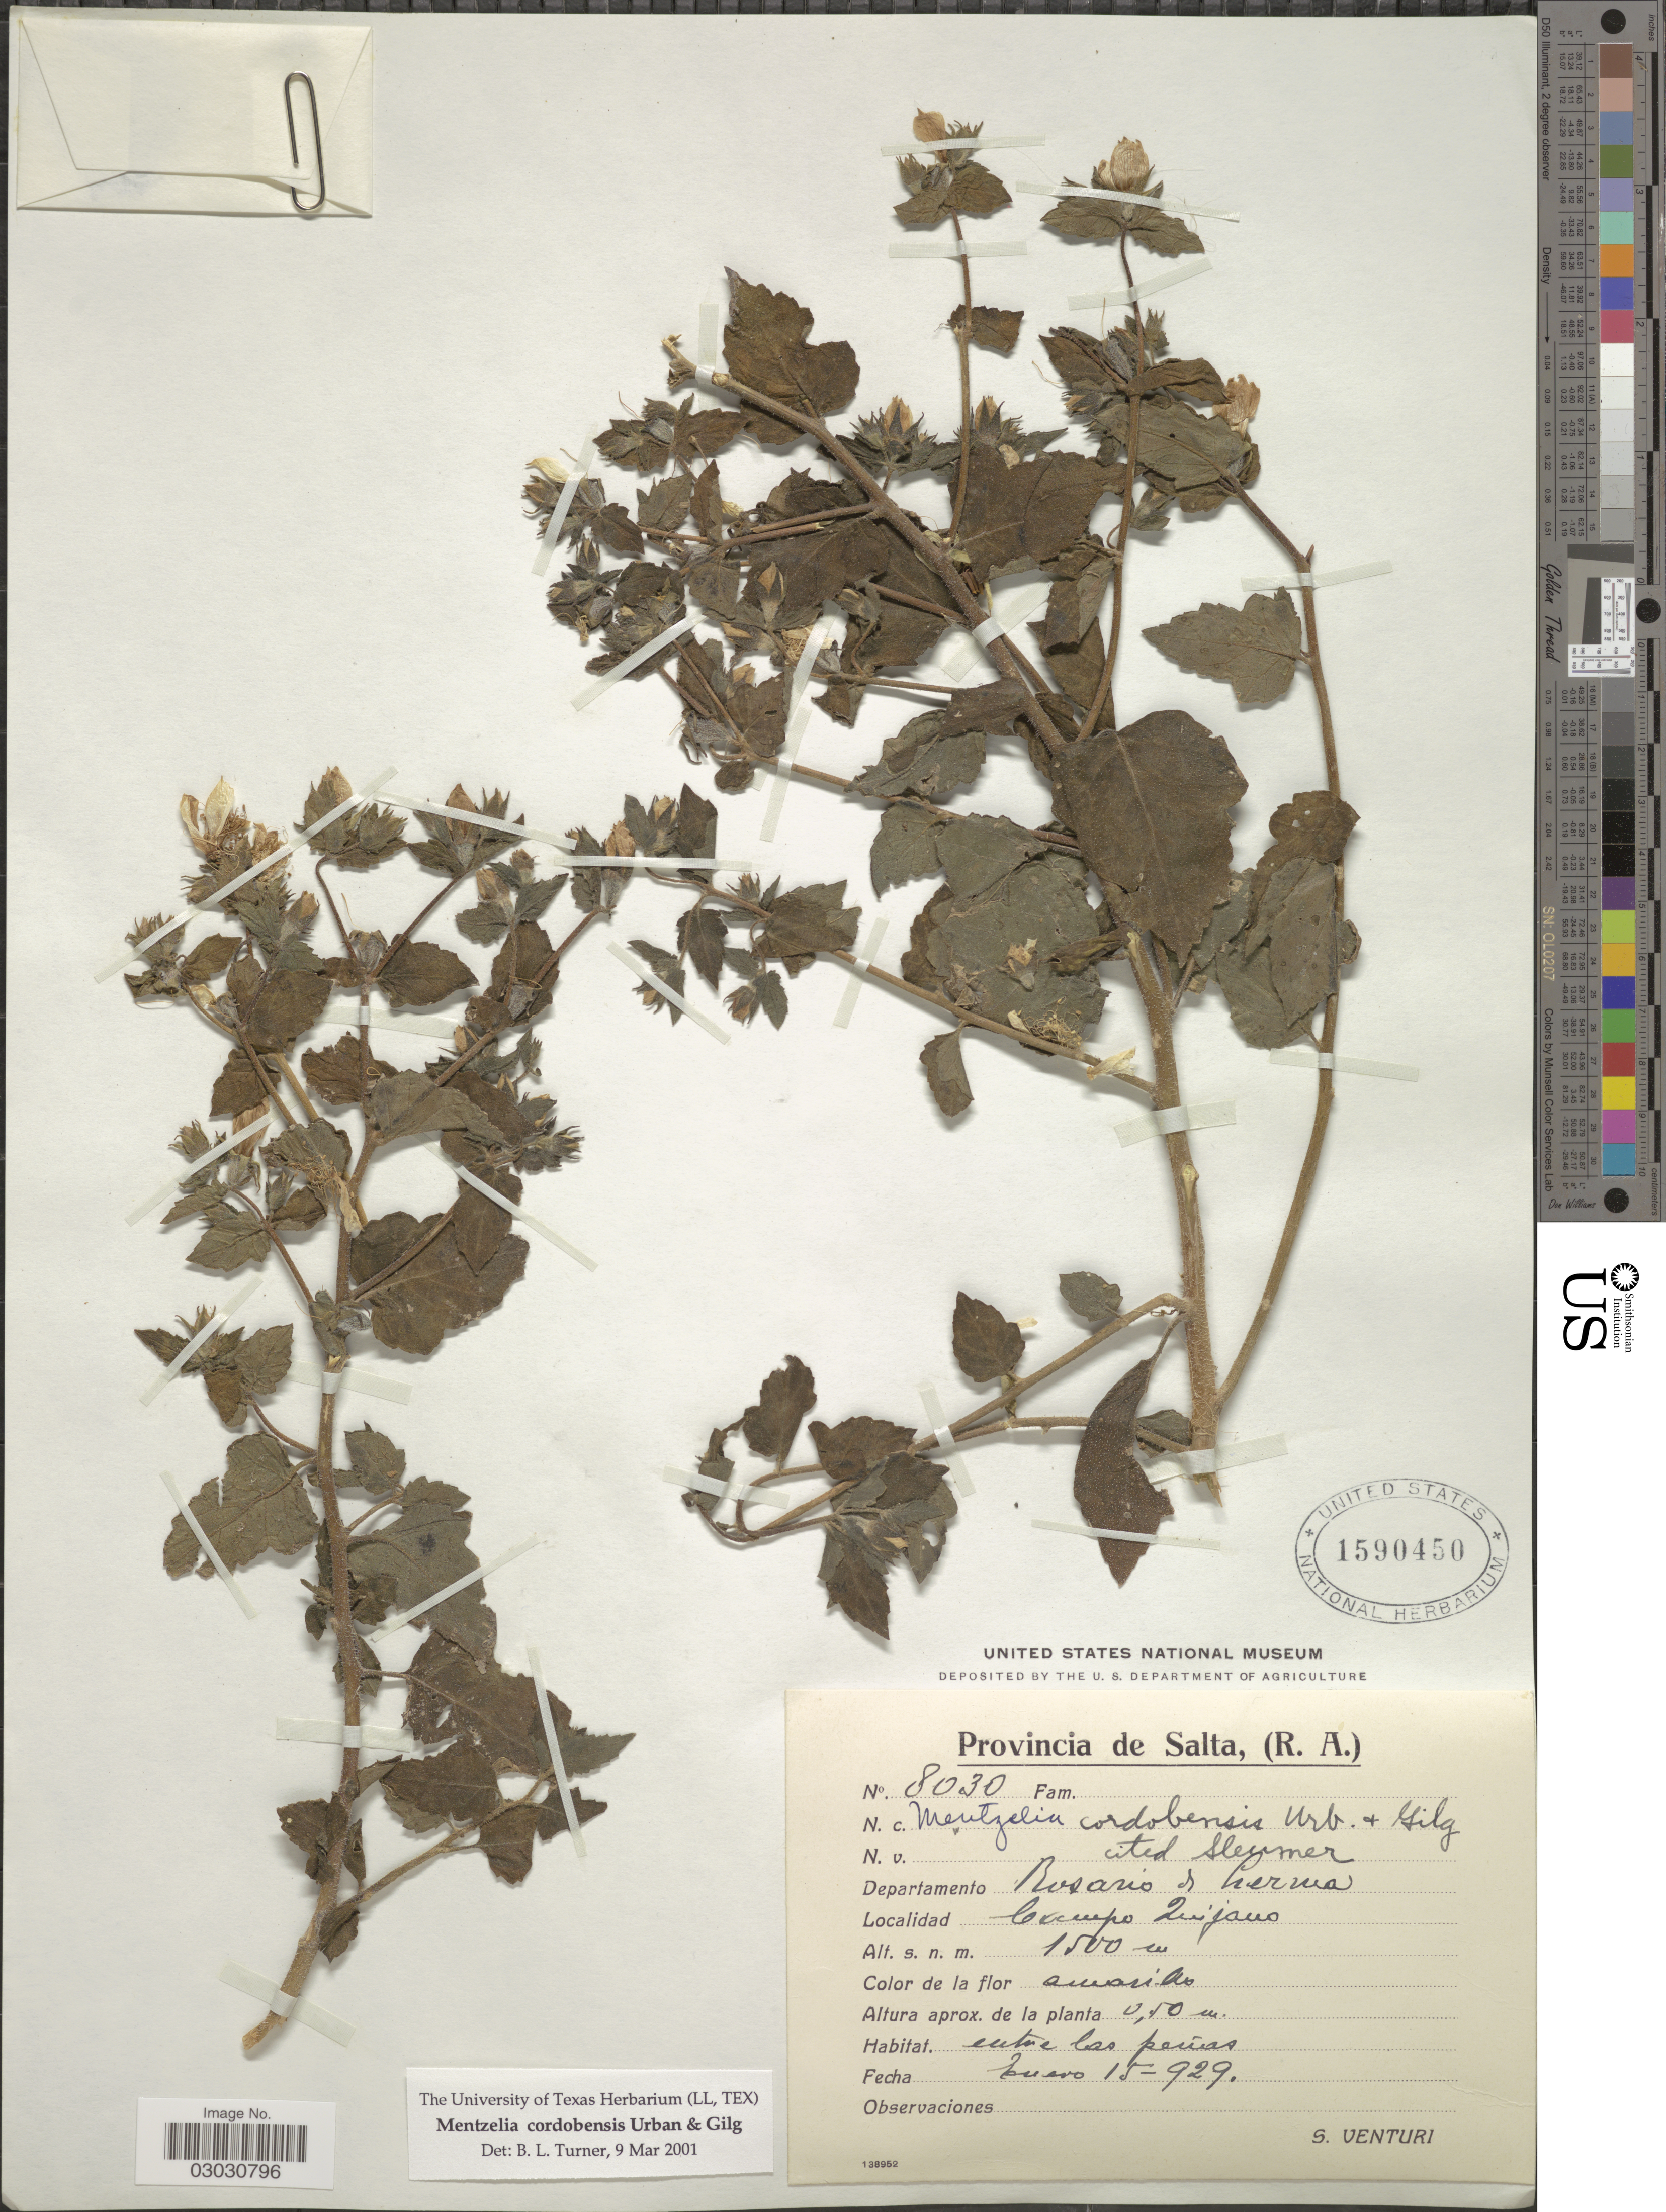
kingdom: Plantae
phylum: Tracheophyta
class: Magnoliopsida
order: Cornales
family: Loasaceae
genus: Mentzelia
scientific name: Mentzelia cordobensis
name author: Urb. & Gilg ex Kurtz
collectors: S. Venturi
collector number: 8030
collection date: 1929-01-15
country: Argentina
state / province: Salta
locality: Departamento Rosario de Lerma. Campo Quijano.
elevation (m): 1500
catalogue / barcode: US 1590450